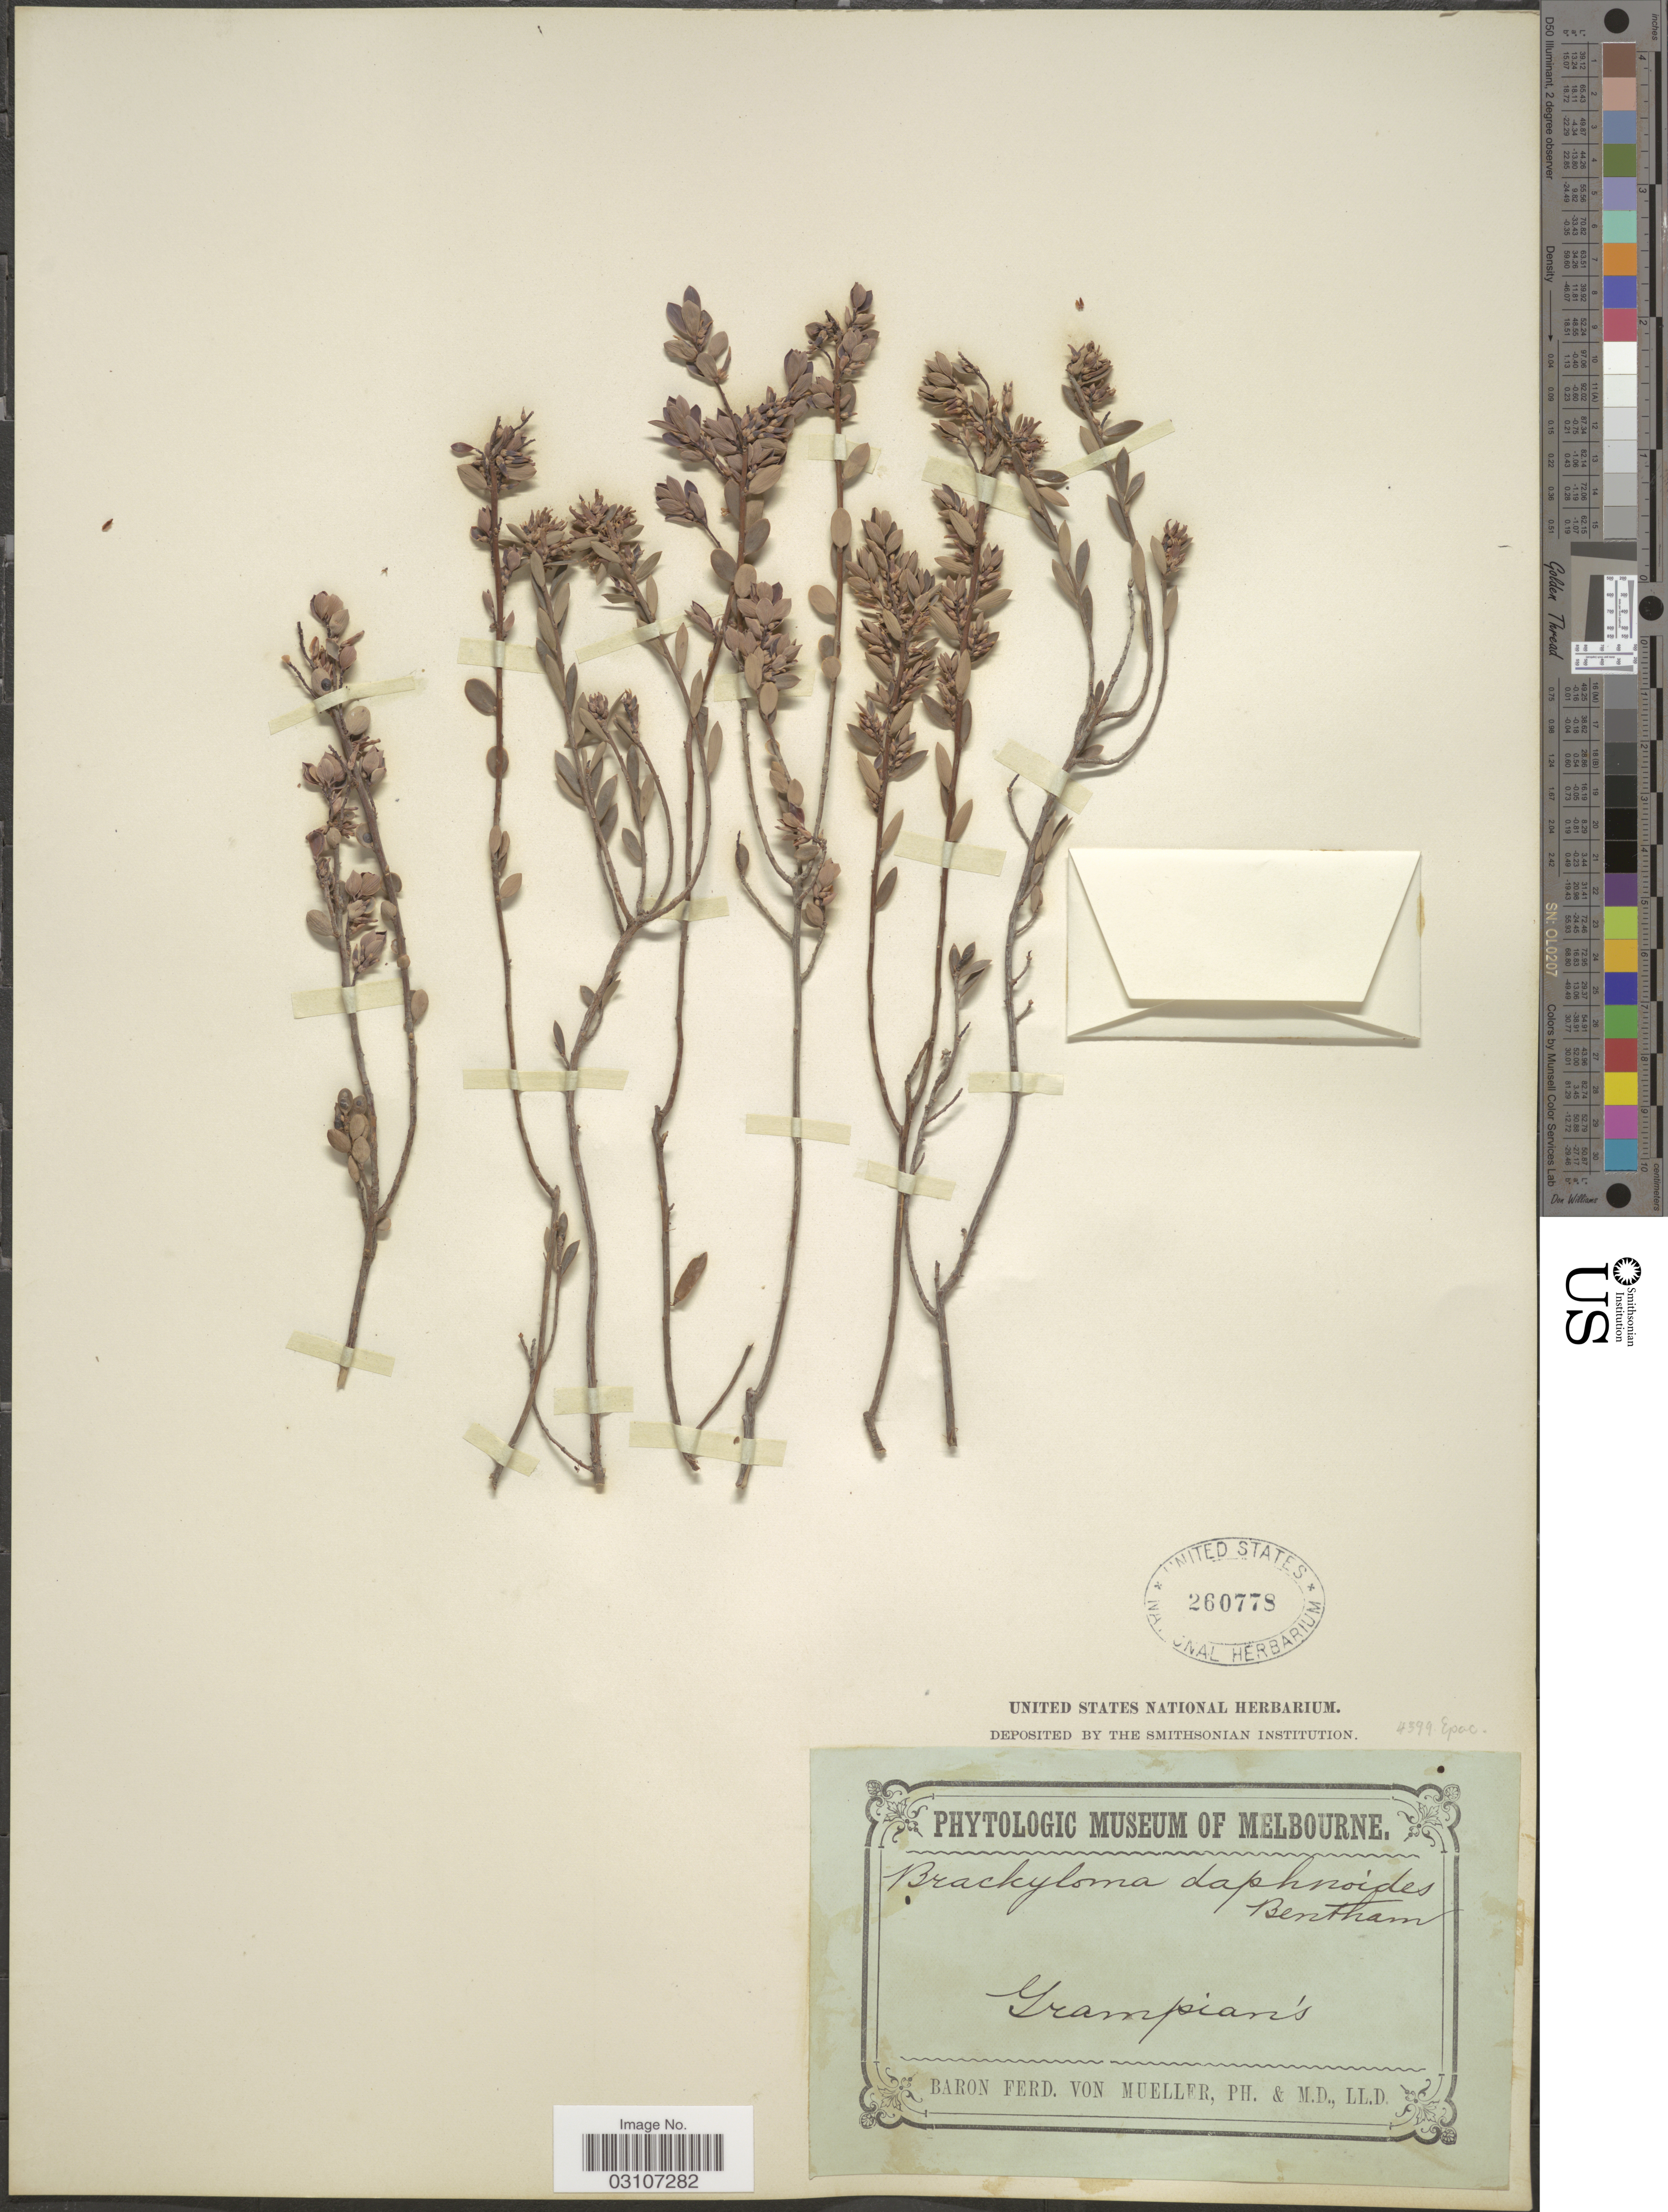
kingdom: Plantae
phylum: Tracheophyta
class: Magnoliopsida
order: Ericales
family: Ericaceae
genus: Brachyloma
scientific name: Brachyloma daphnoides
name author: (Sm.) Benth.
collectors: F. Mueller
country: Australia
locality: Grampian's.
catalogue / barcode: US 260778